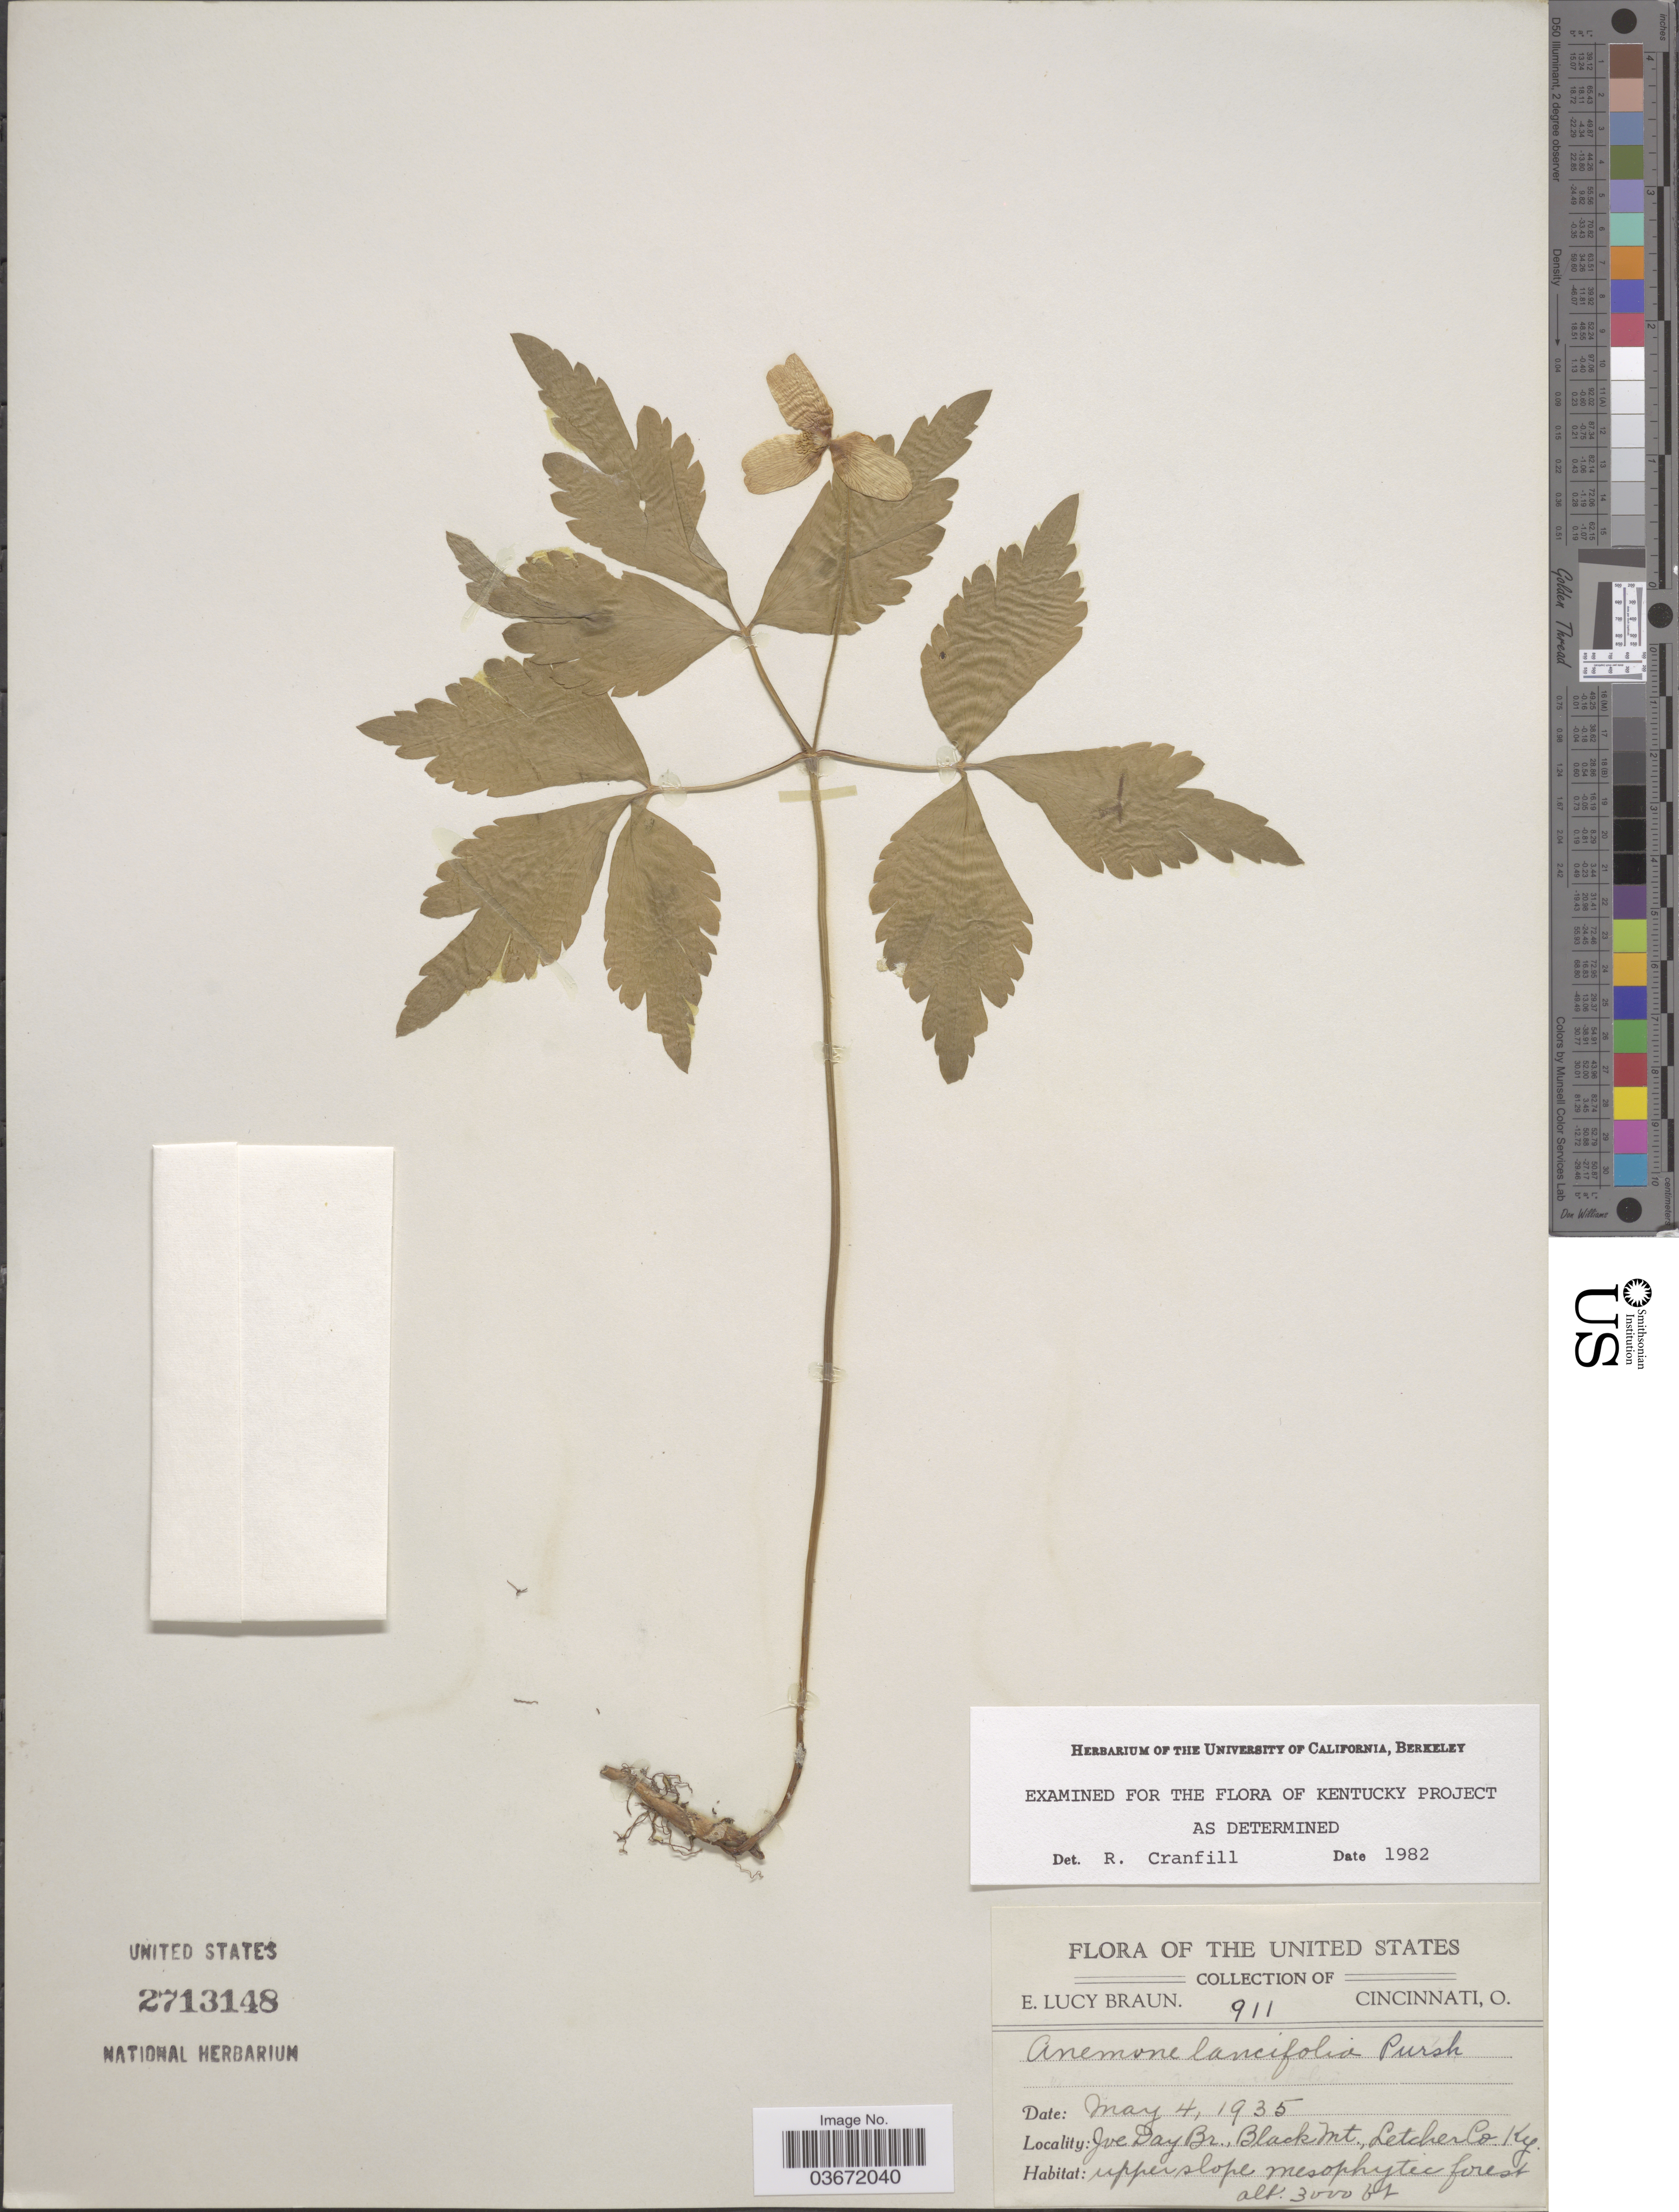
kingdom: Plantae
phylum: Tracheophyta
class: Magnoliopsida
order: Ranunculales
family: Ranunculaceae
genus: Anemone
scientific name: Anemone lancifolia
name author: Pursh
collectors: E. L. Braun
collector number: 911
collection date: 1935-05-04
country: United States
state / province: Kentucky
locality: Joe Day Br., Black Mt., Letcher Co.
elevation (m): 914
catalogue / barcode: US 2713148